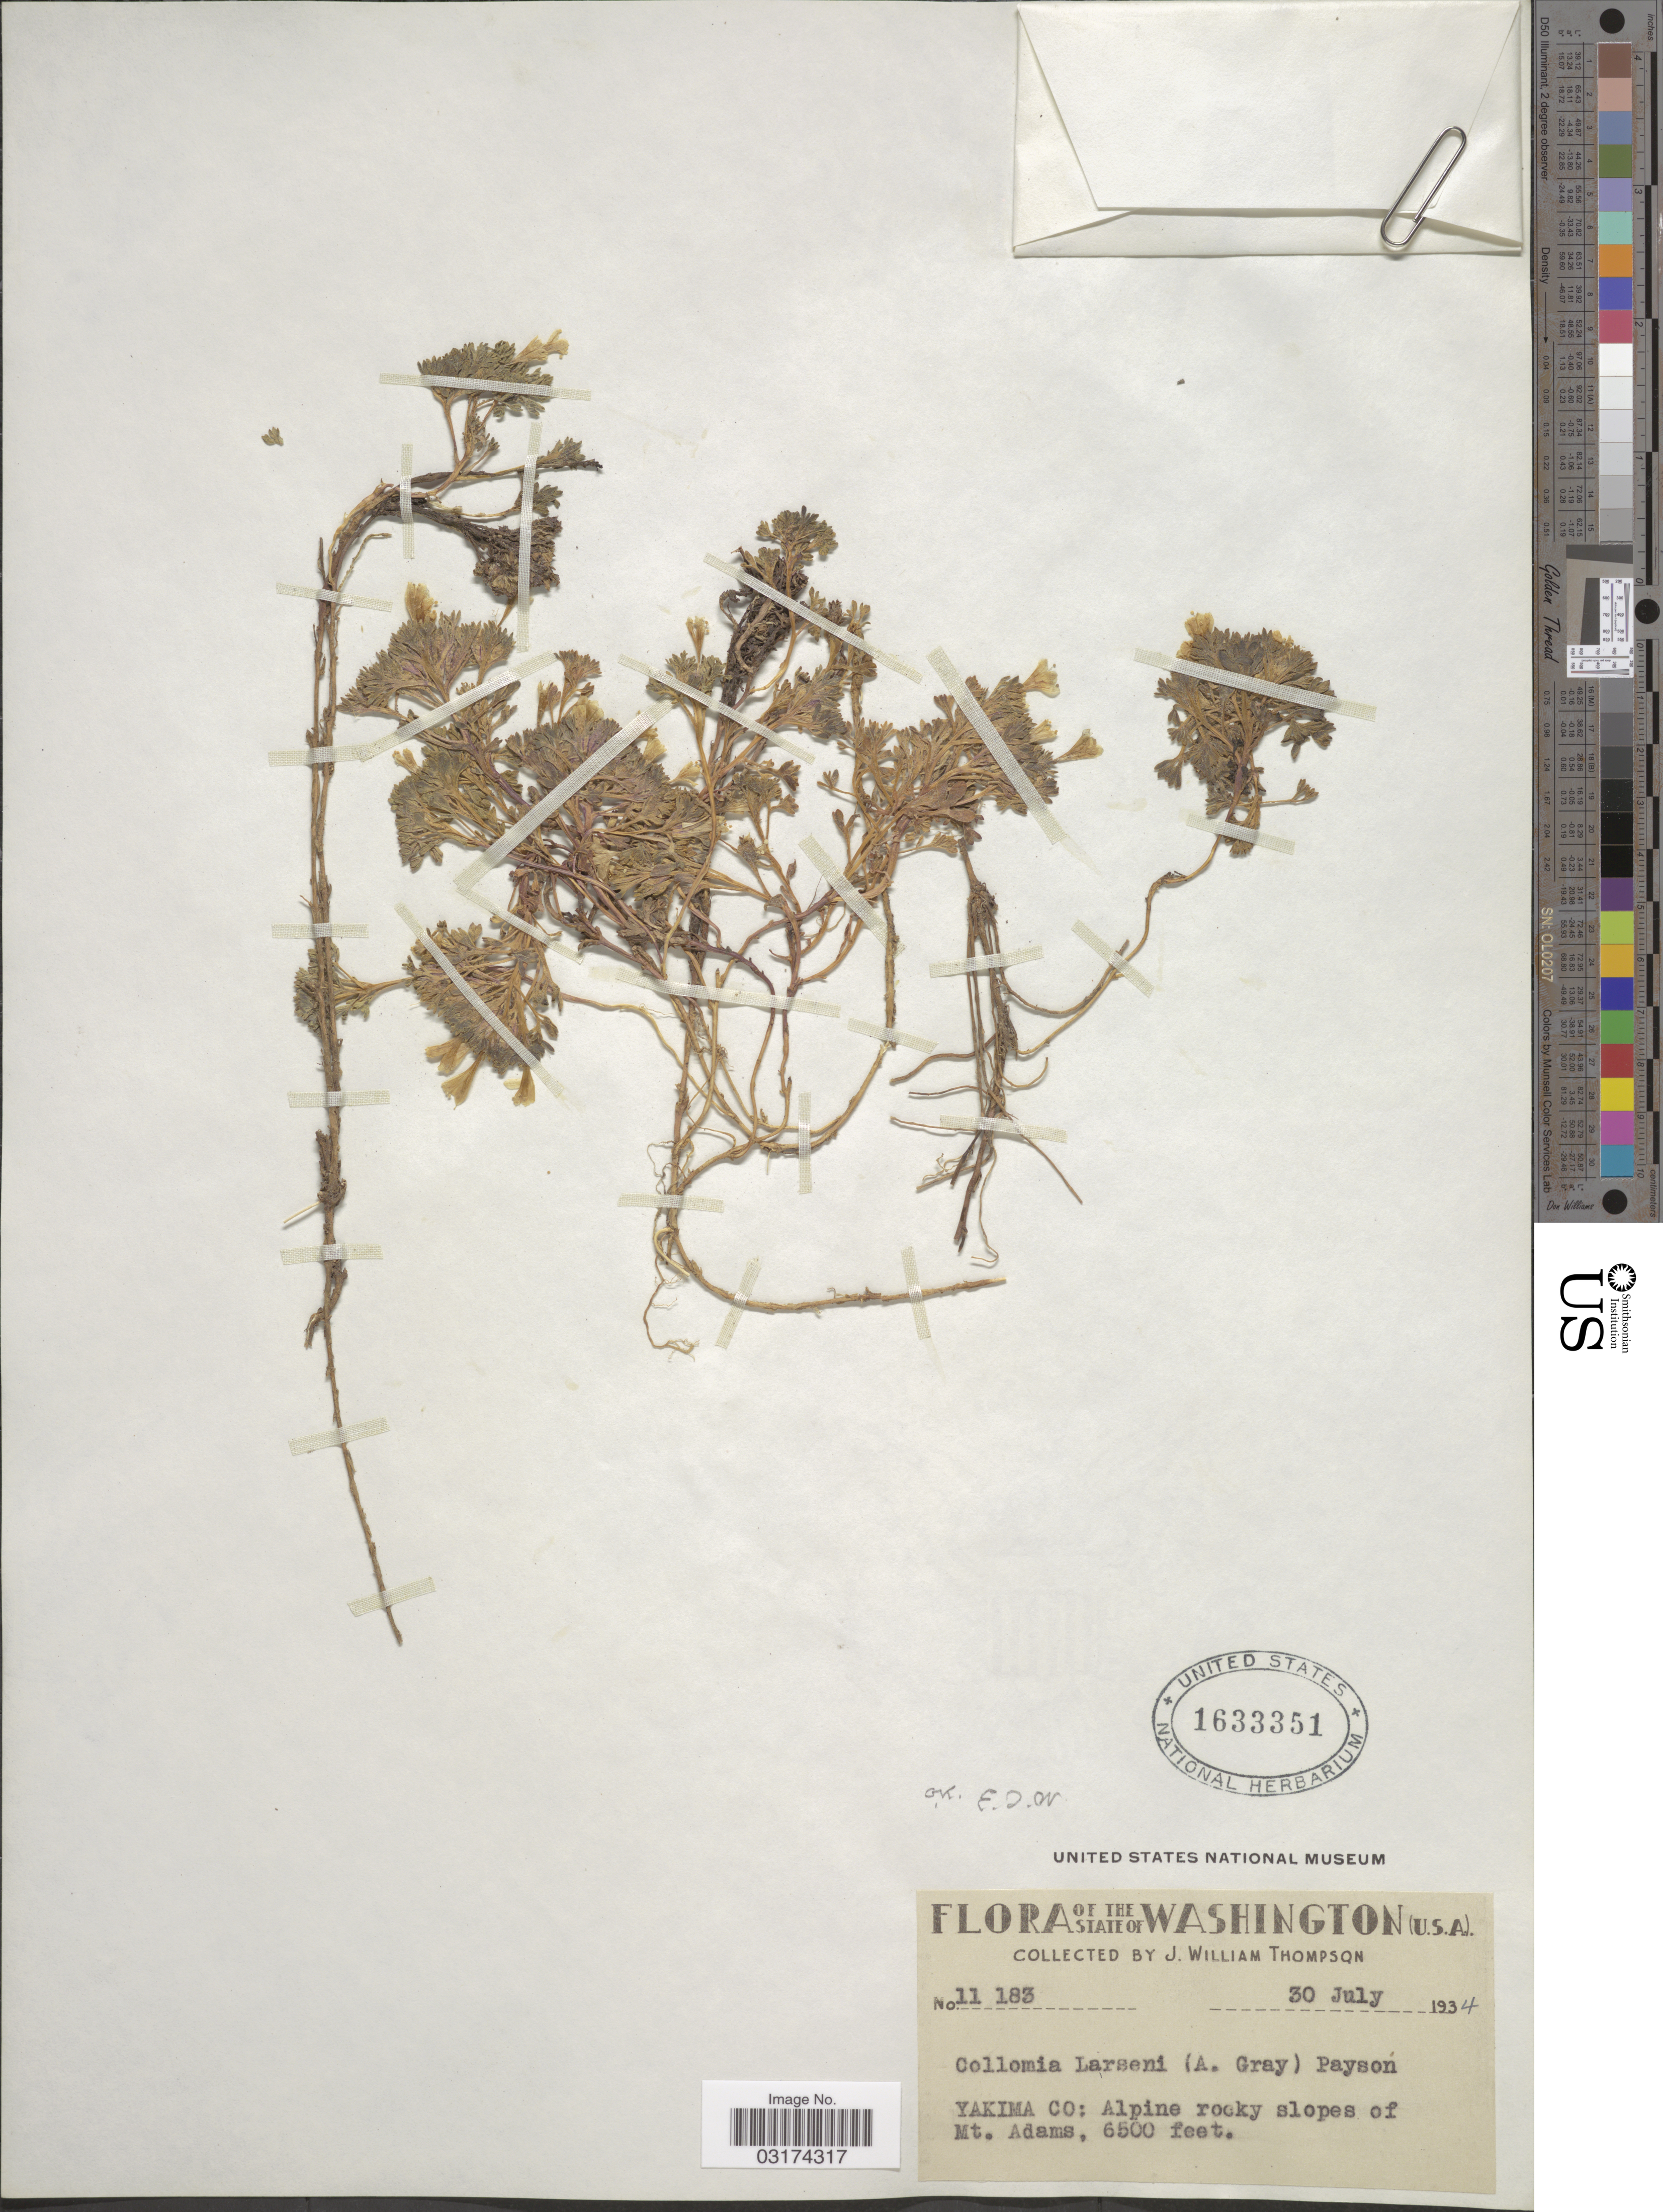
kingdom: Plantae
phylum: Tracheophyta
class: Magnoliopsida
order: Ericales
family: Polemoniaceae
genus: Collomia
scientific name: Collomia larsenii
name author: (A. Gray) Payson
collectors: J. W. Thompson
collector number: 11183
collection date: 1934-07-30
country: United States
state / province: Washington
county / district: Yakima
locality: Yakima Co: Alpine rocky slopes of Mt. Adams.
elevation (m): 1981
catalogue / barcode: US 1633351